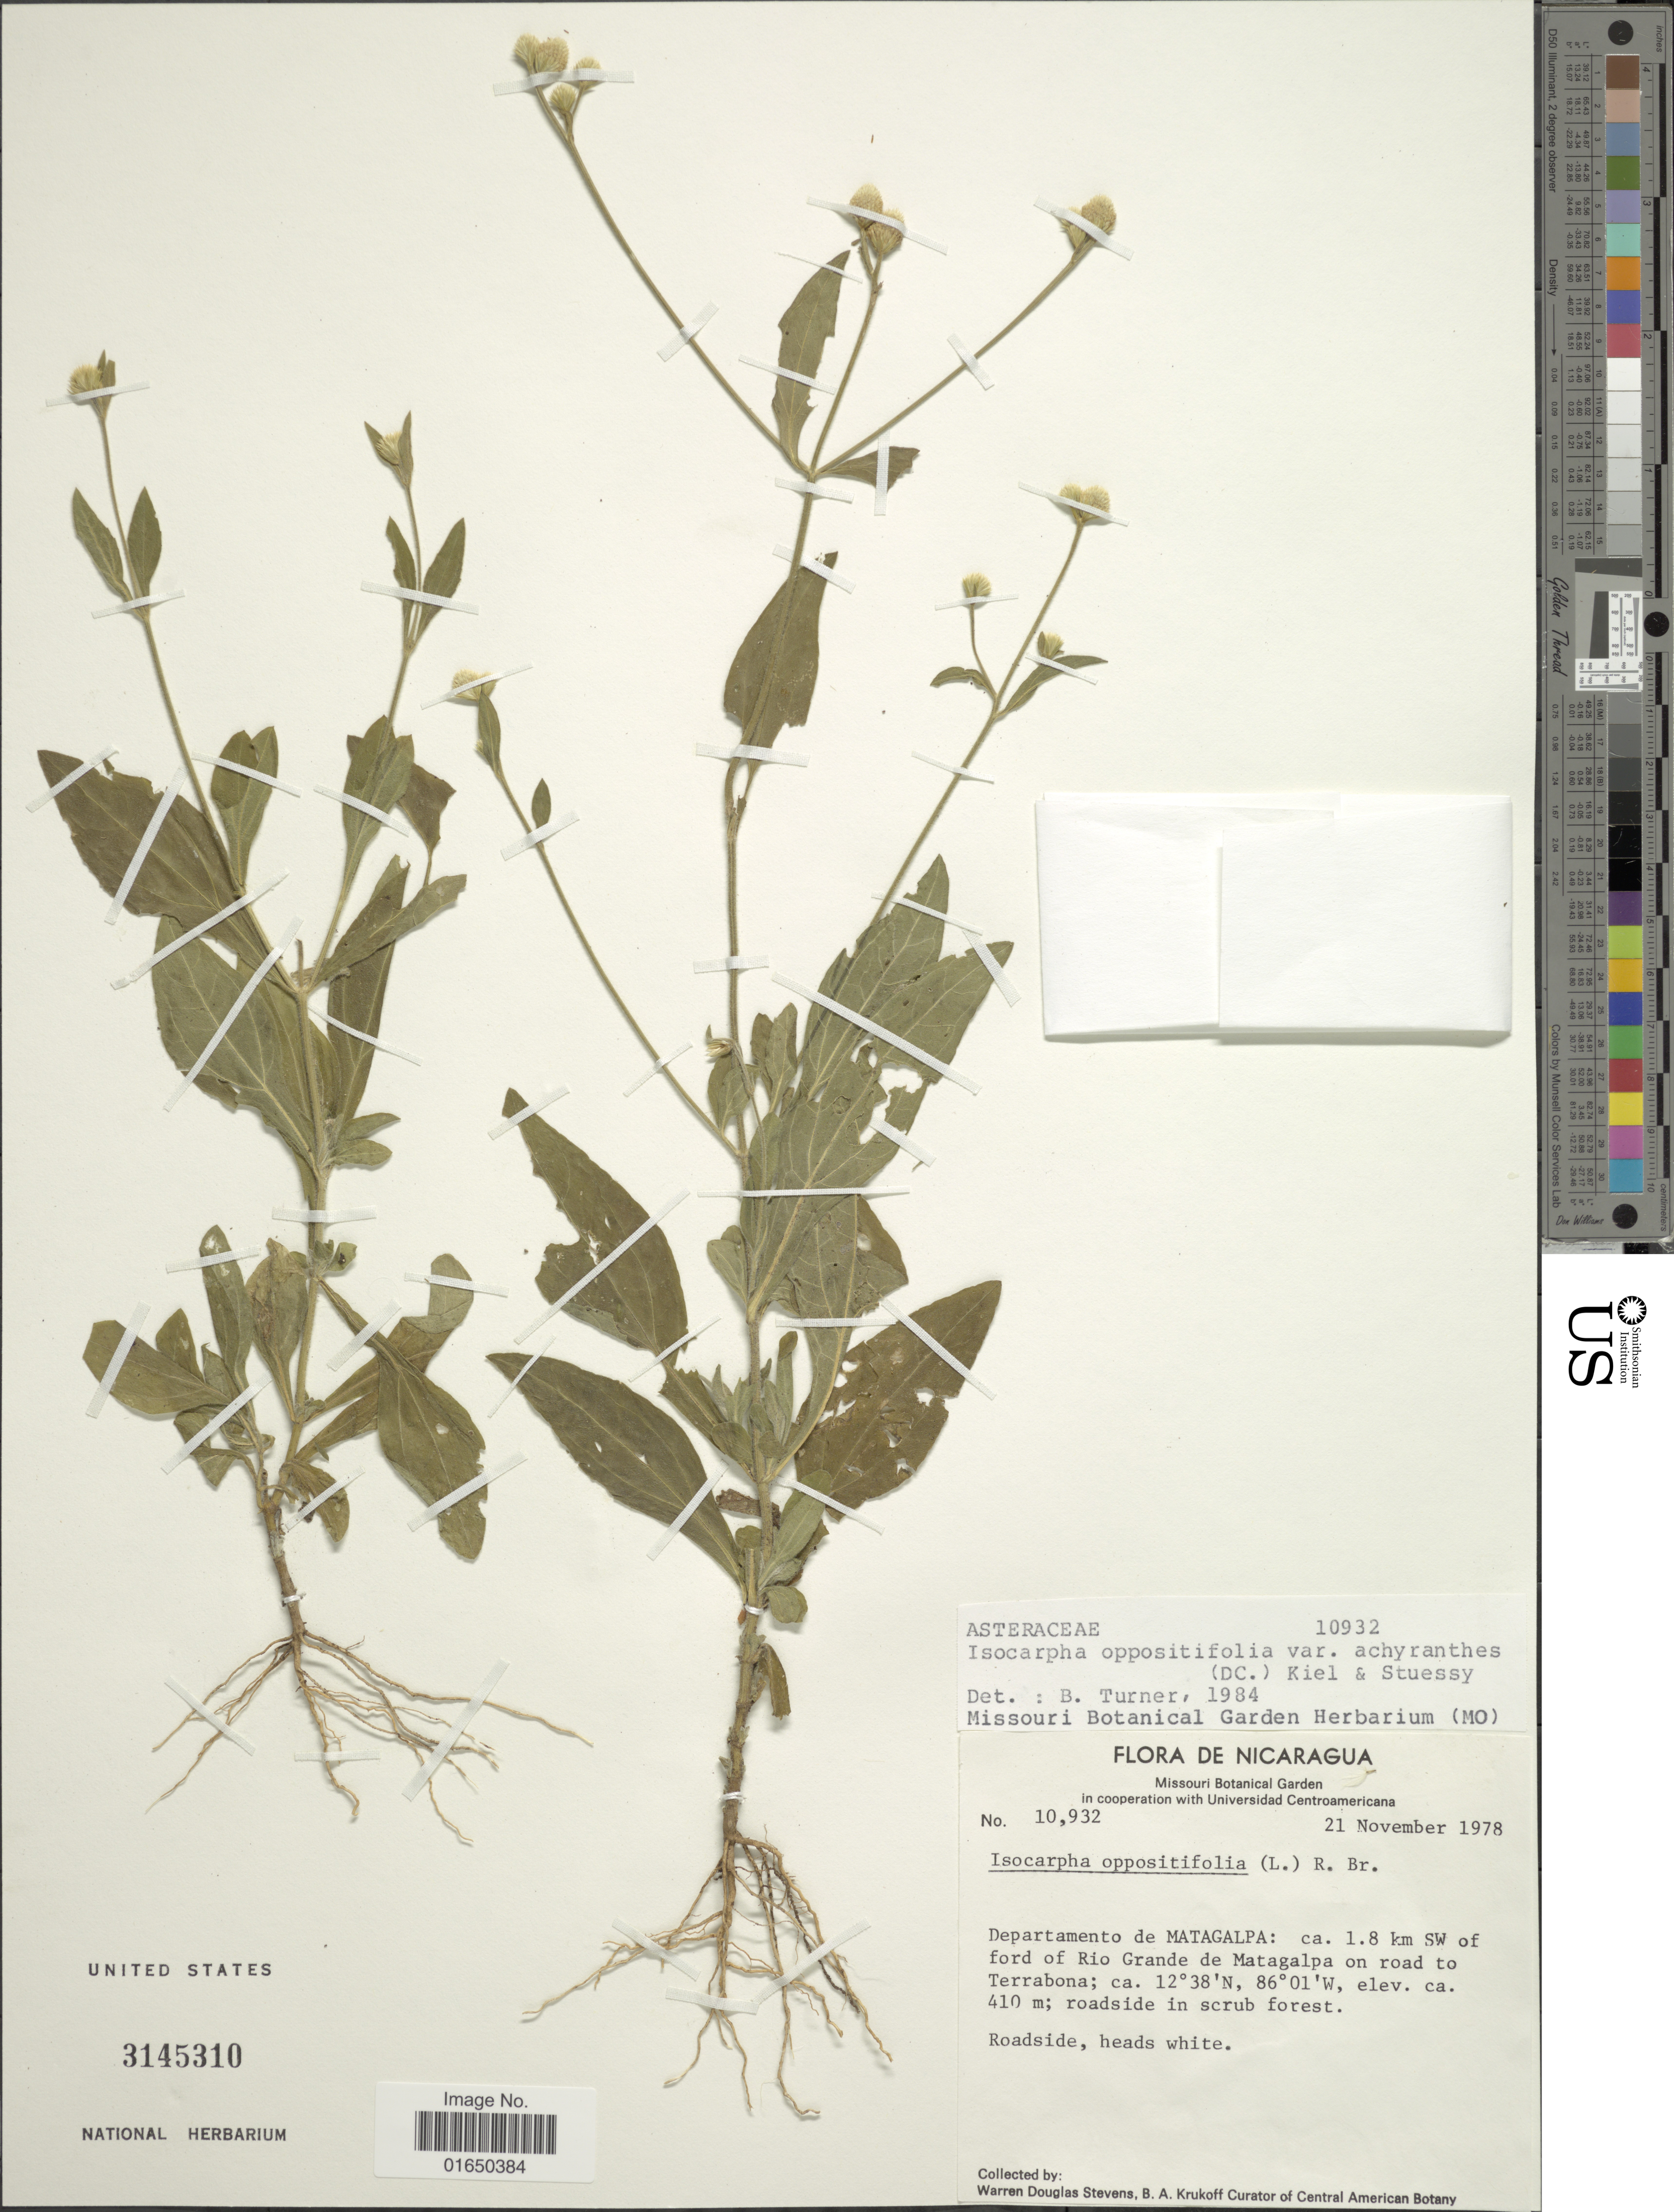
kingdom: Plantae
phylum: Tracheophyta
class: Magnoliopsida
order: Asterales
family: Asteraceae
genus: Isocarpha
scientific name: Isocarpha oppositifolia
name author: (L.) Cass.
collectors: W. D. Stevens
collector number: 10932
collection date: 1978-11-21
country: Nicaragua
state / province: Matagalpa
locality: Departamento de Matagalpa: ca. 1.8 km SW of ford of Rio Grande de Matagalpa on road to Terrabona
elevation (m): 410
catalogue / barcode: US 3145310